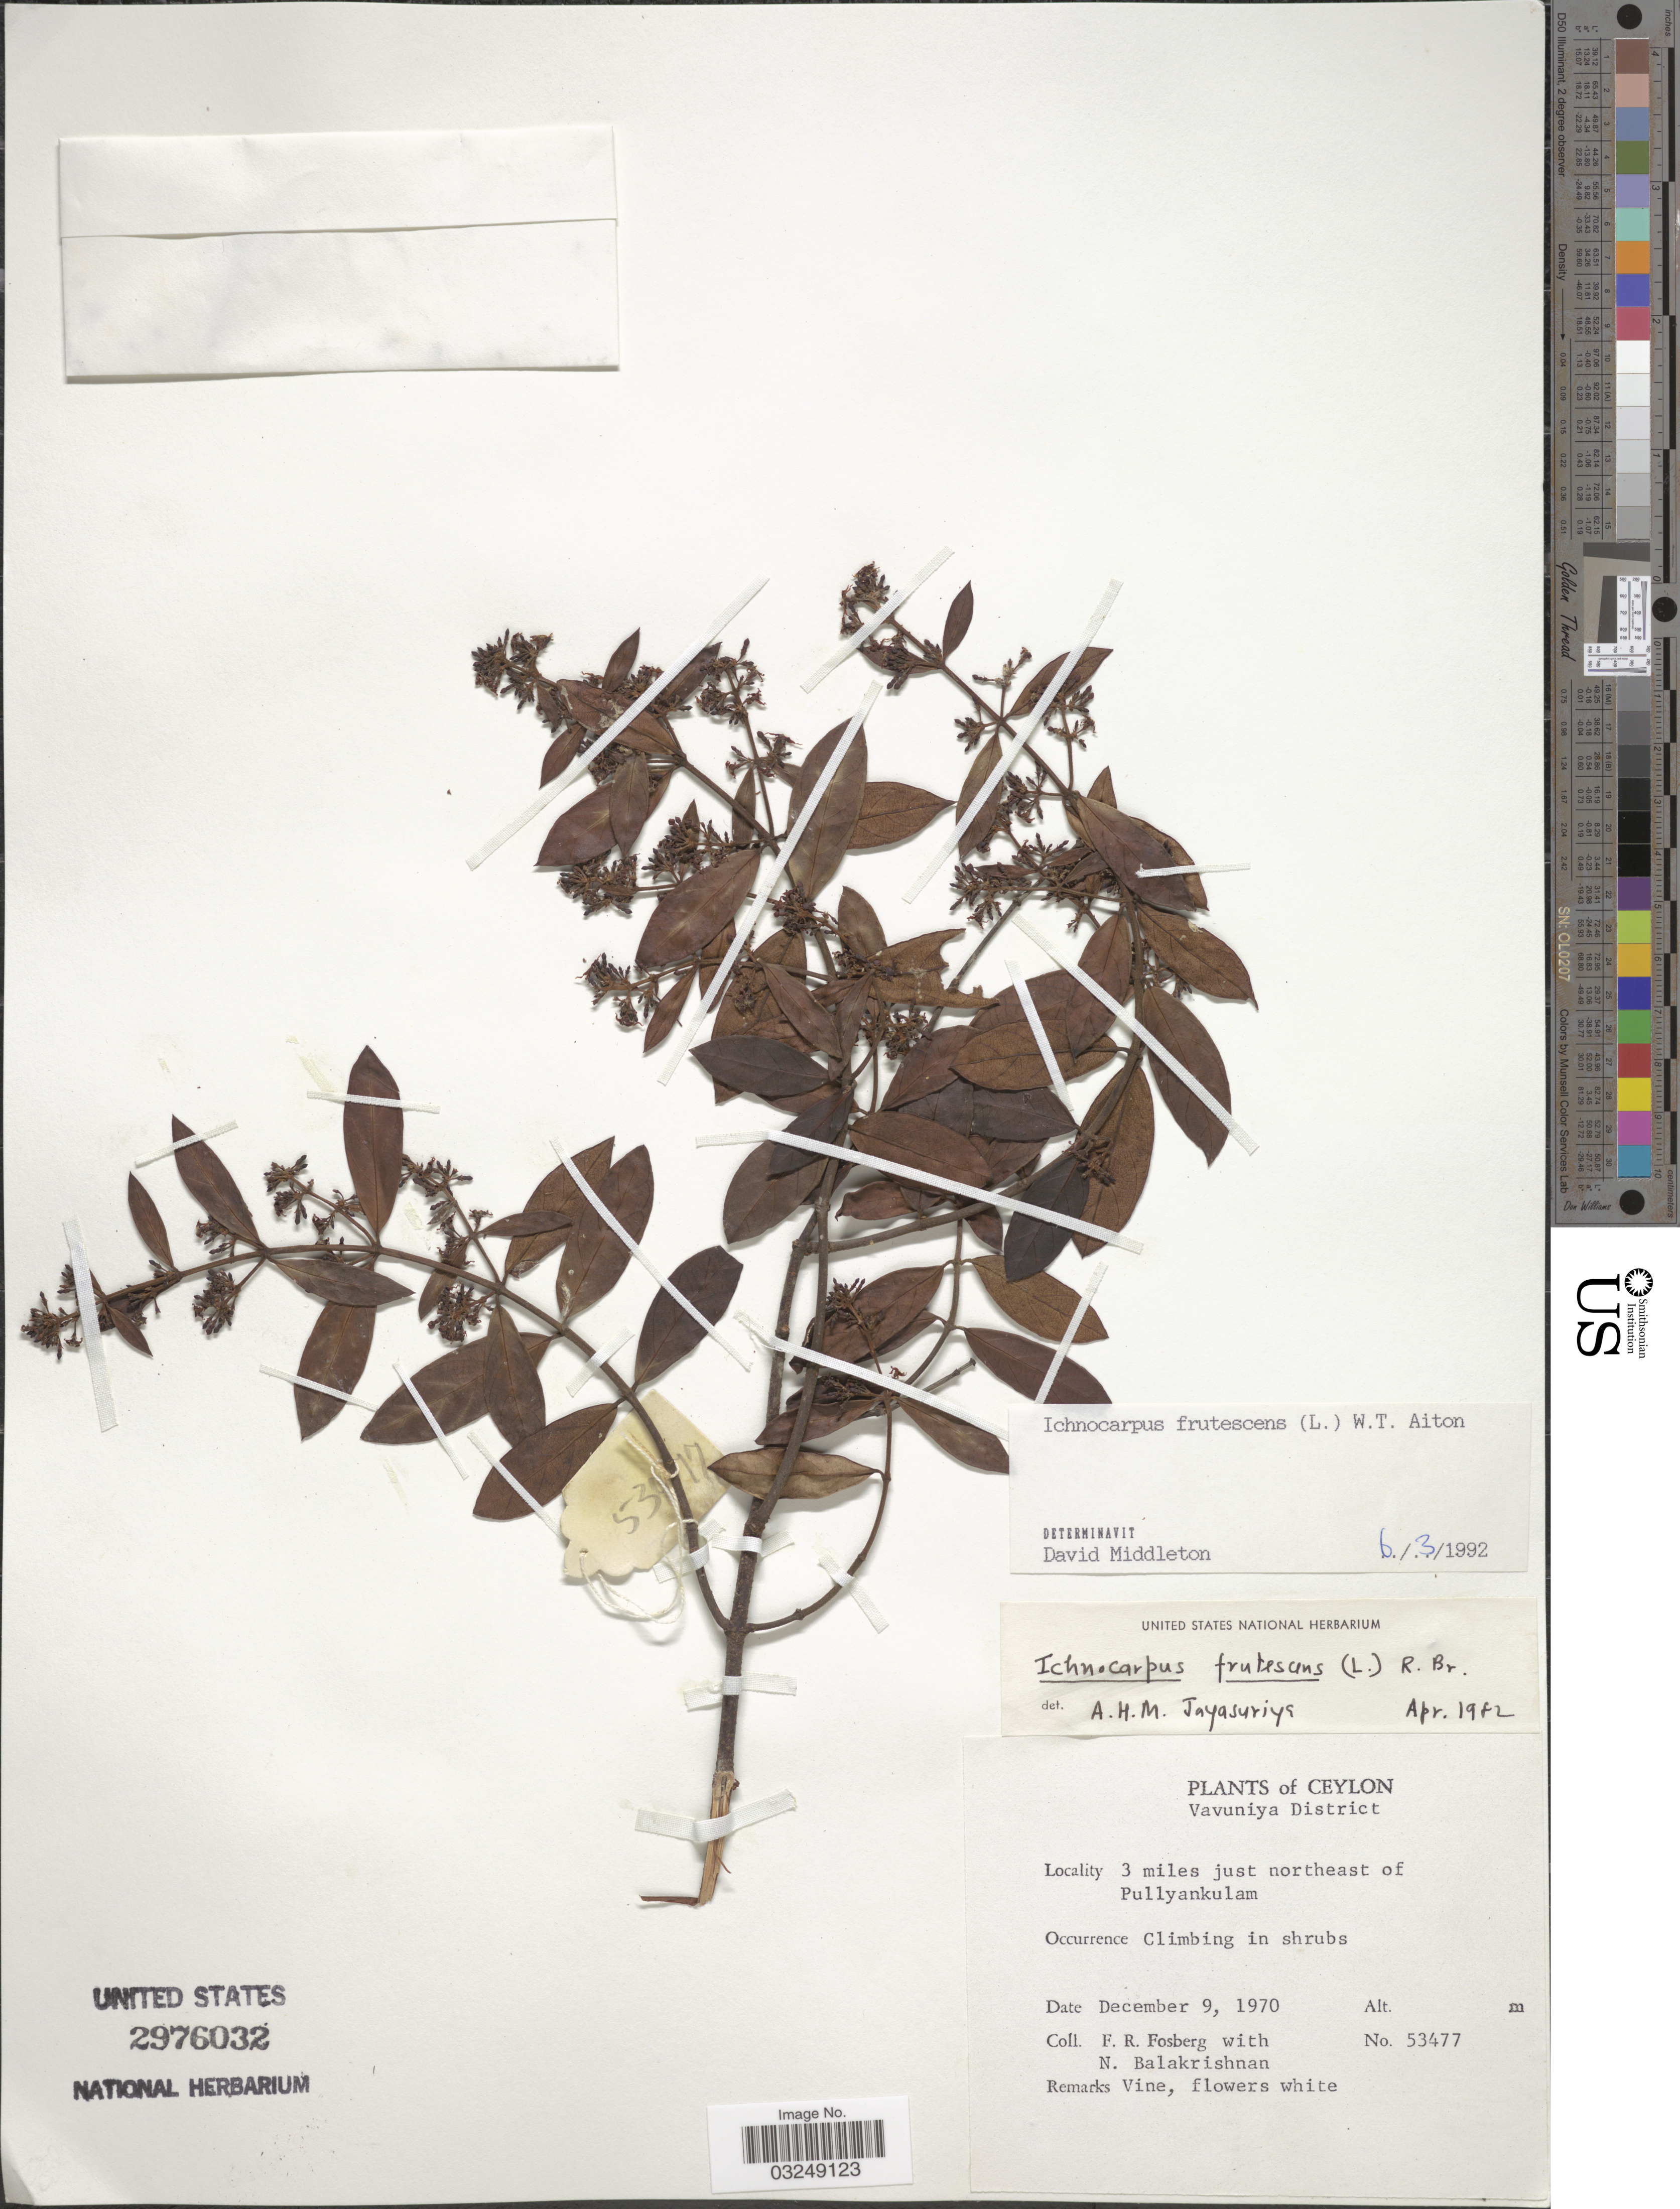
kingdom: Plantae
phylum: Tracheophyta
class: Magnoliopsida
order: Gentianales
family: Apocynaceae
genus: Ichnocarpus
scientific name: Ichnocarpus frutescens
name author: (L.) W.T. Aiton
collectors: F. R. Fosberg & N. Balakrishnan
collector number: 53477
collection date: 1970-12-09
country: Sri Lanka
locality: Ceylon. Vavuniya District. 3 miles just northeast of Pullyankulam.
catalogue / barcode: US 2976032